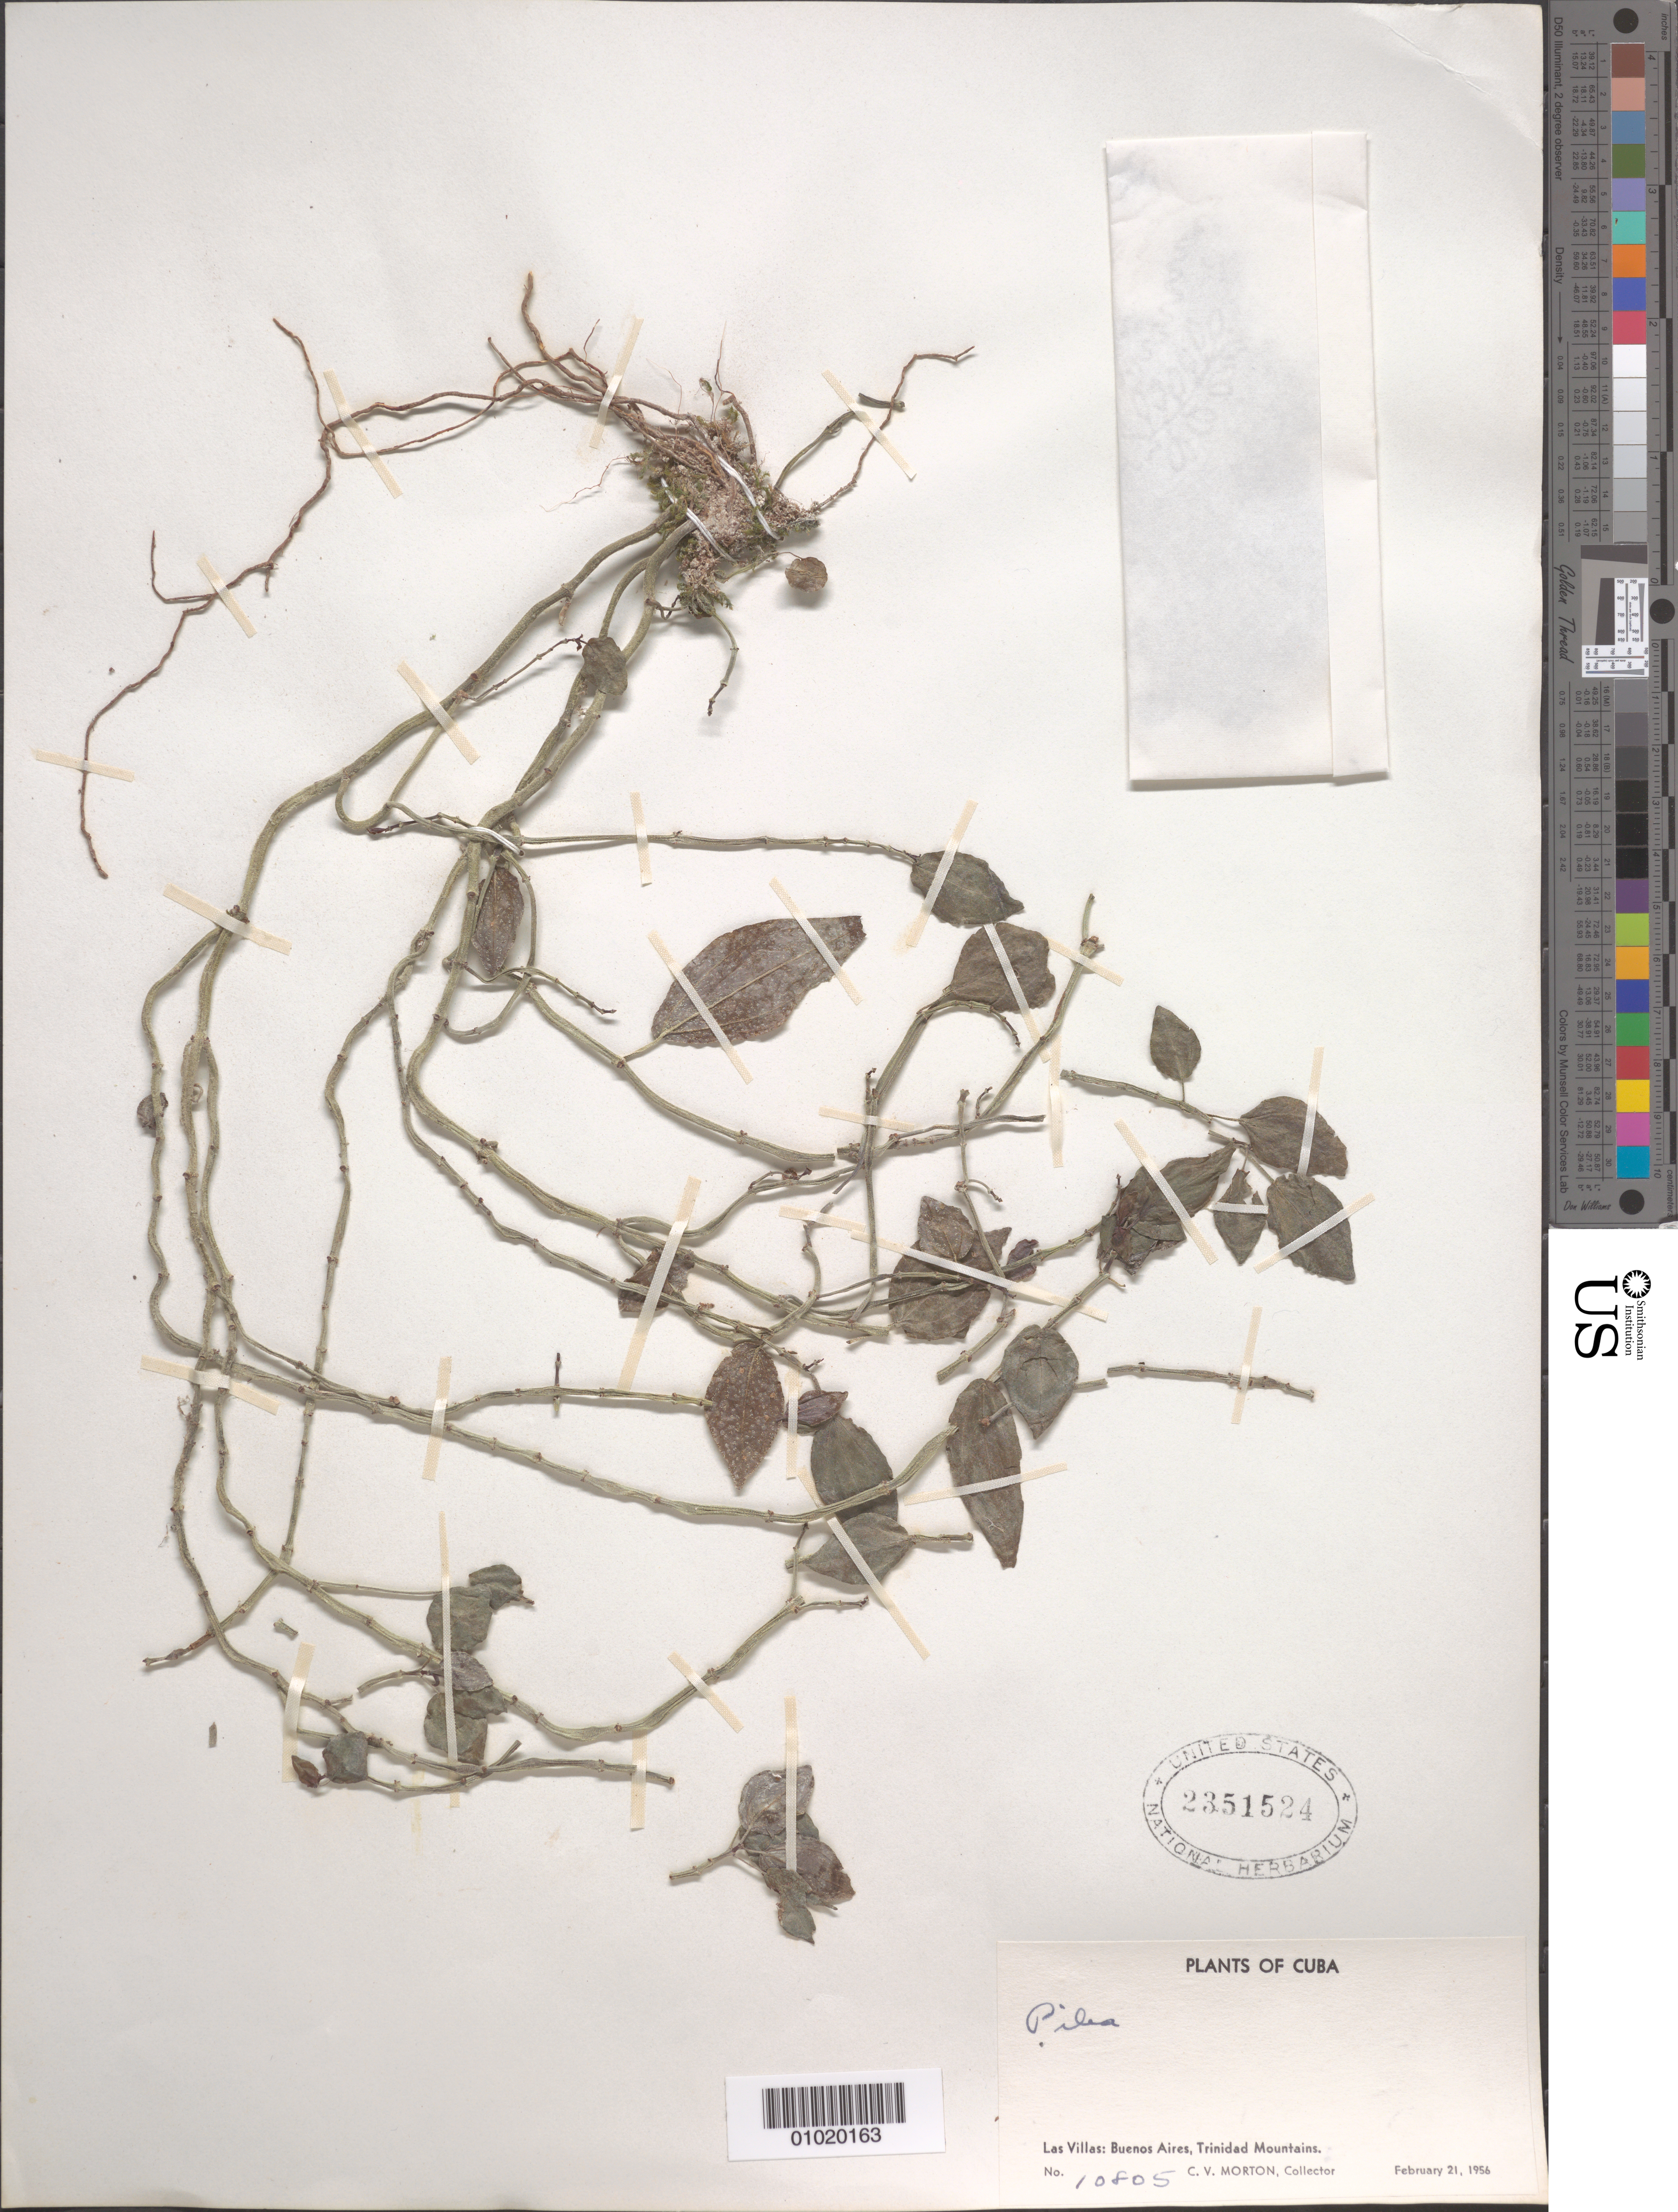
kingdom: Plantae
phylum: Tracheophyta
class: Magnoliopsida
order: Rosales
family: Urticaceae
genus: Pilea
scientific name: Pilea sp.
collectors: C. V. Morton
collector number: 10805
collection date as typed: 21 Feb 1956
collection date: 1956-02-21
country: Cuba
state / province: Las Villas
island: Cuba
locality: Buenos Aires, Trinidad Mountains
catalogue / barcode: US 2351524